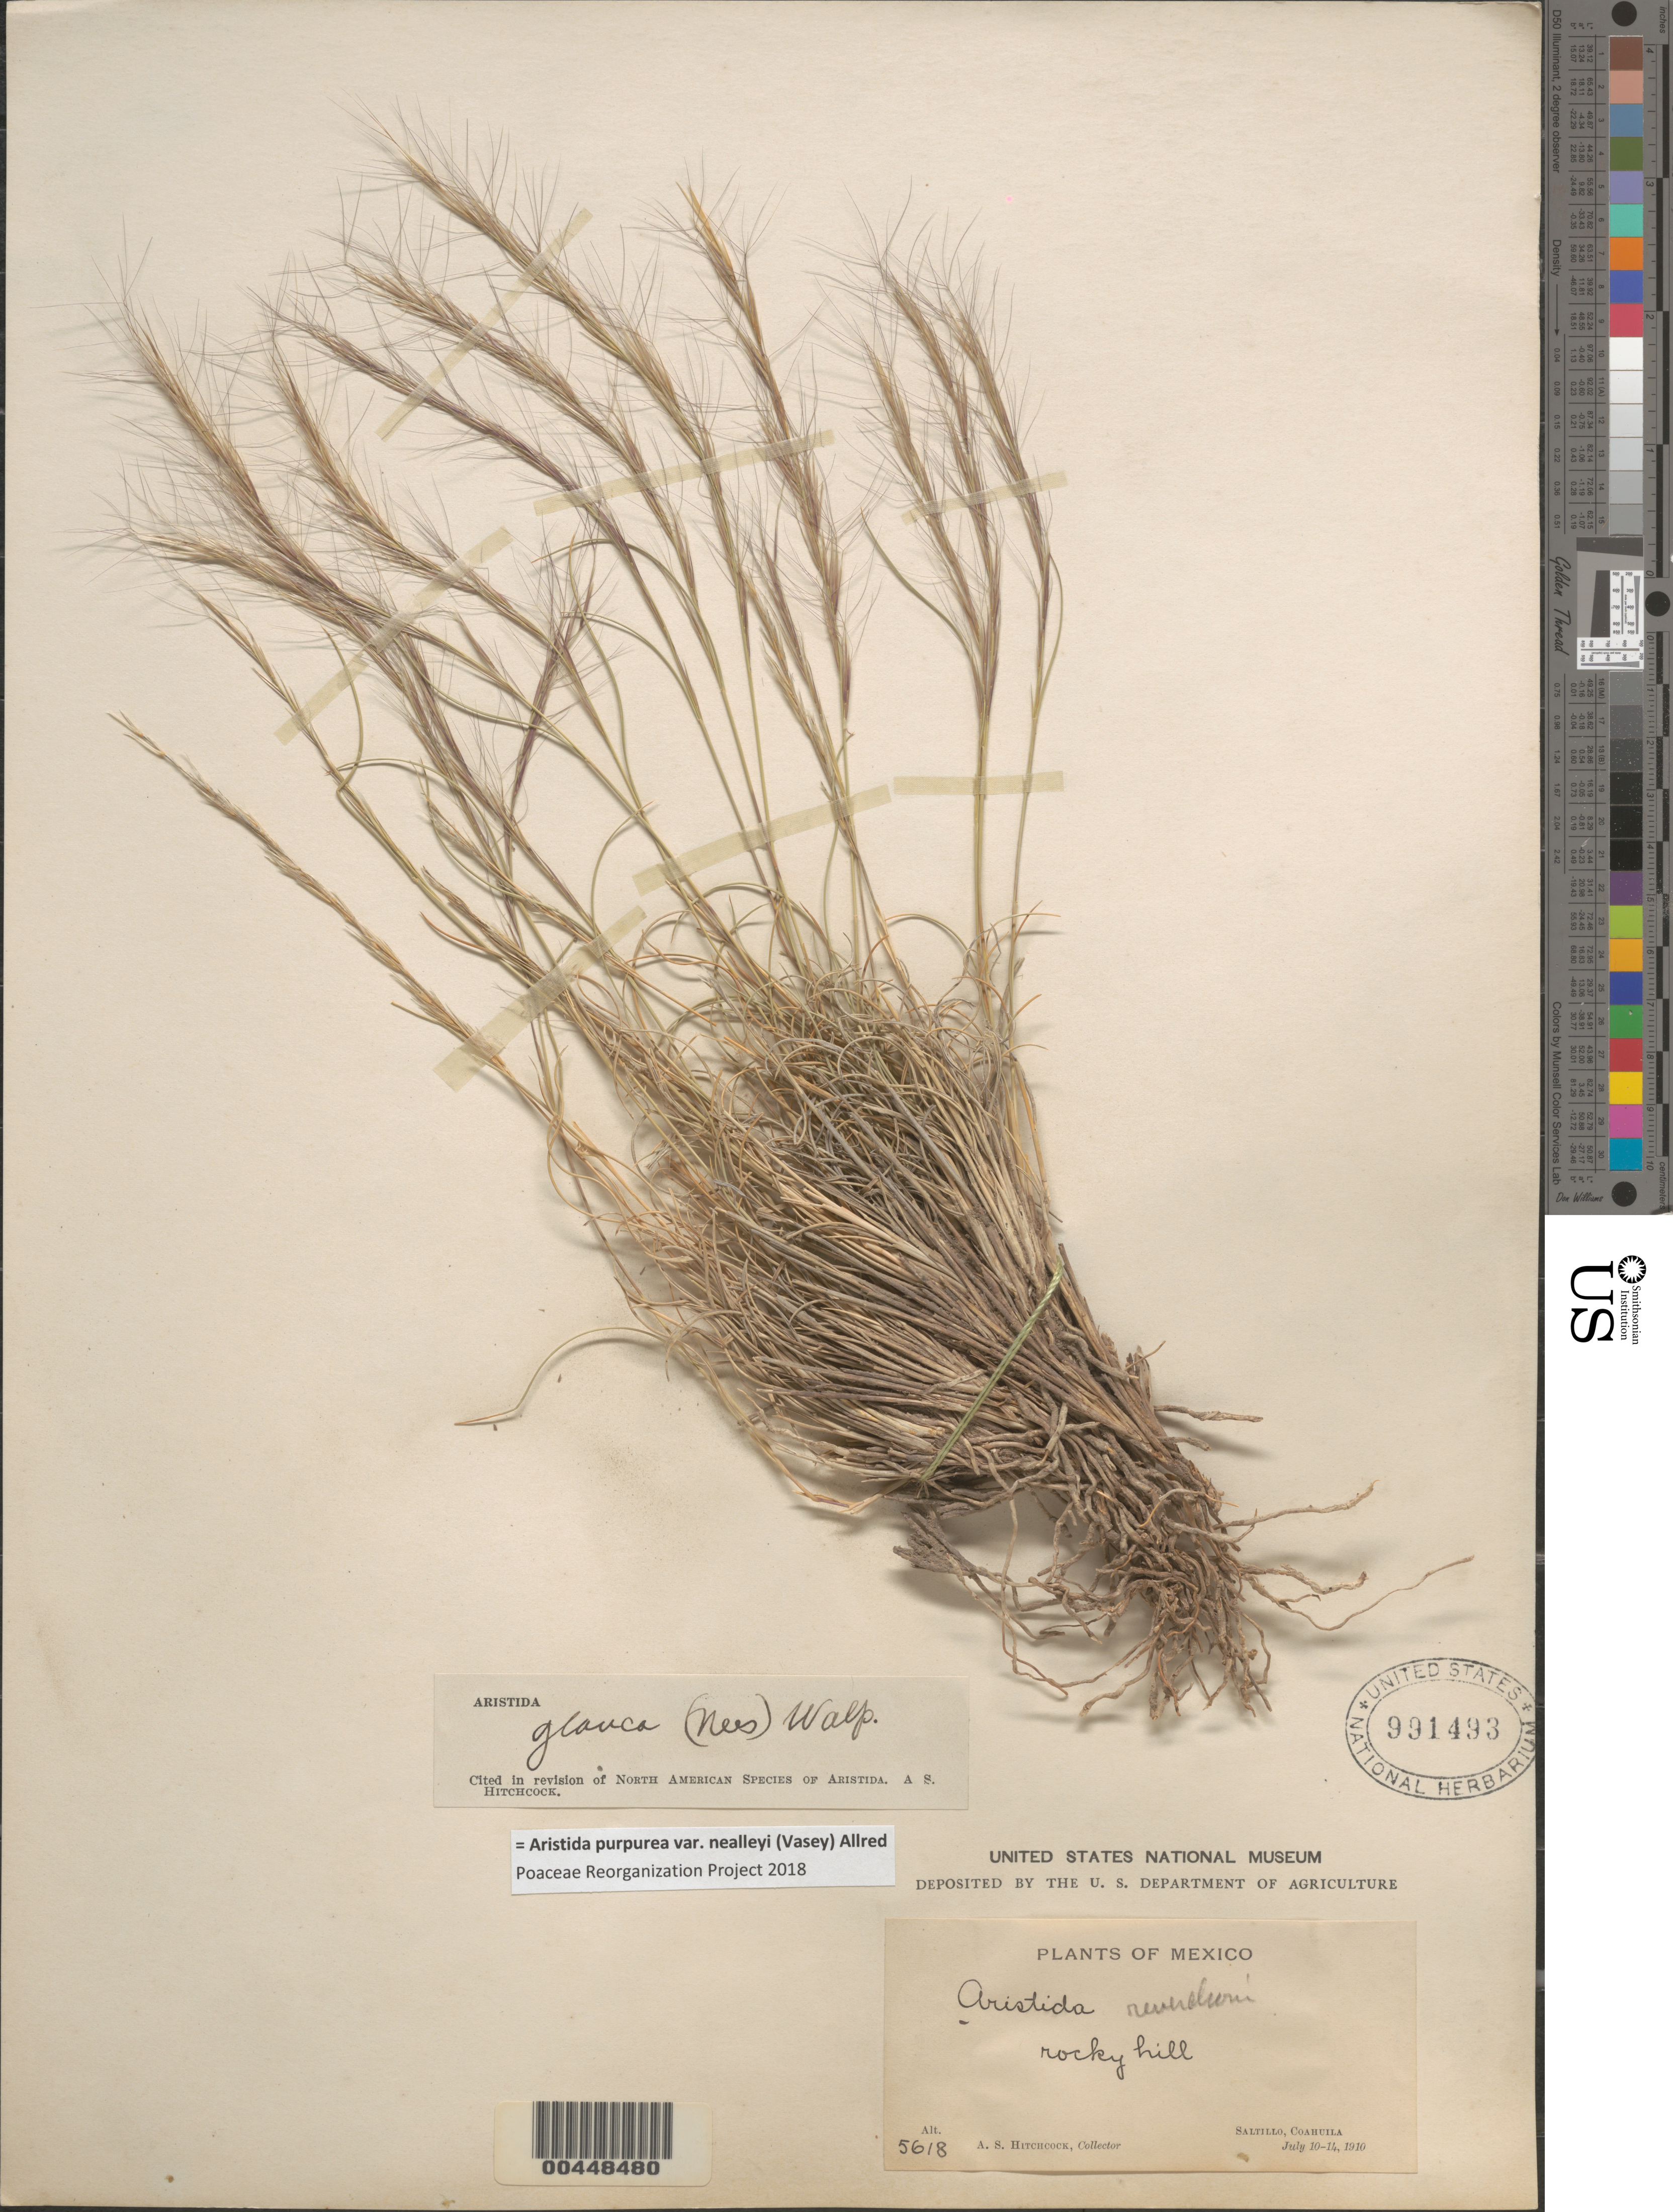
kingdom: Plantae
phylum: Tracheophyta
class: Liliopsida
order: Poales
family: Poaceae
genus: Aristida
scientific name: Aristida purpurea var. nealleyi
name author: (Vasey) Allred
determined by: Poaceae Reorganization Project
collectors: A. S. Hitchcock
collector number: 5618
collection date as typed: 10 Jul 1910 to 14 Jul 1910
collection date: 1910-07-10/1910-07-14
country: Mexico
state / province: Coahuila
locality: Saltillo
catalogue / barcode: US 991493